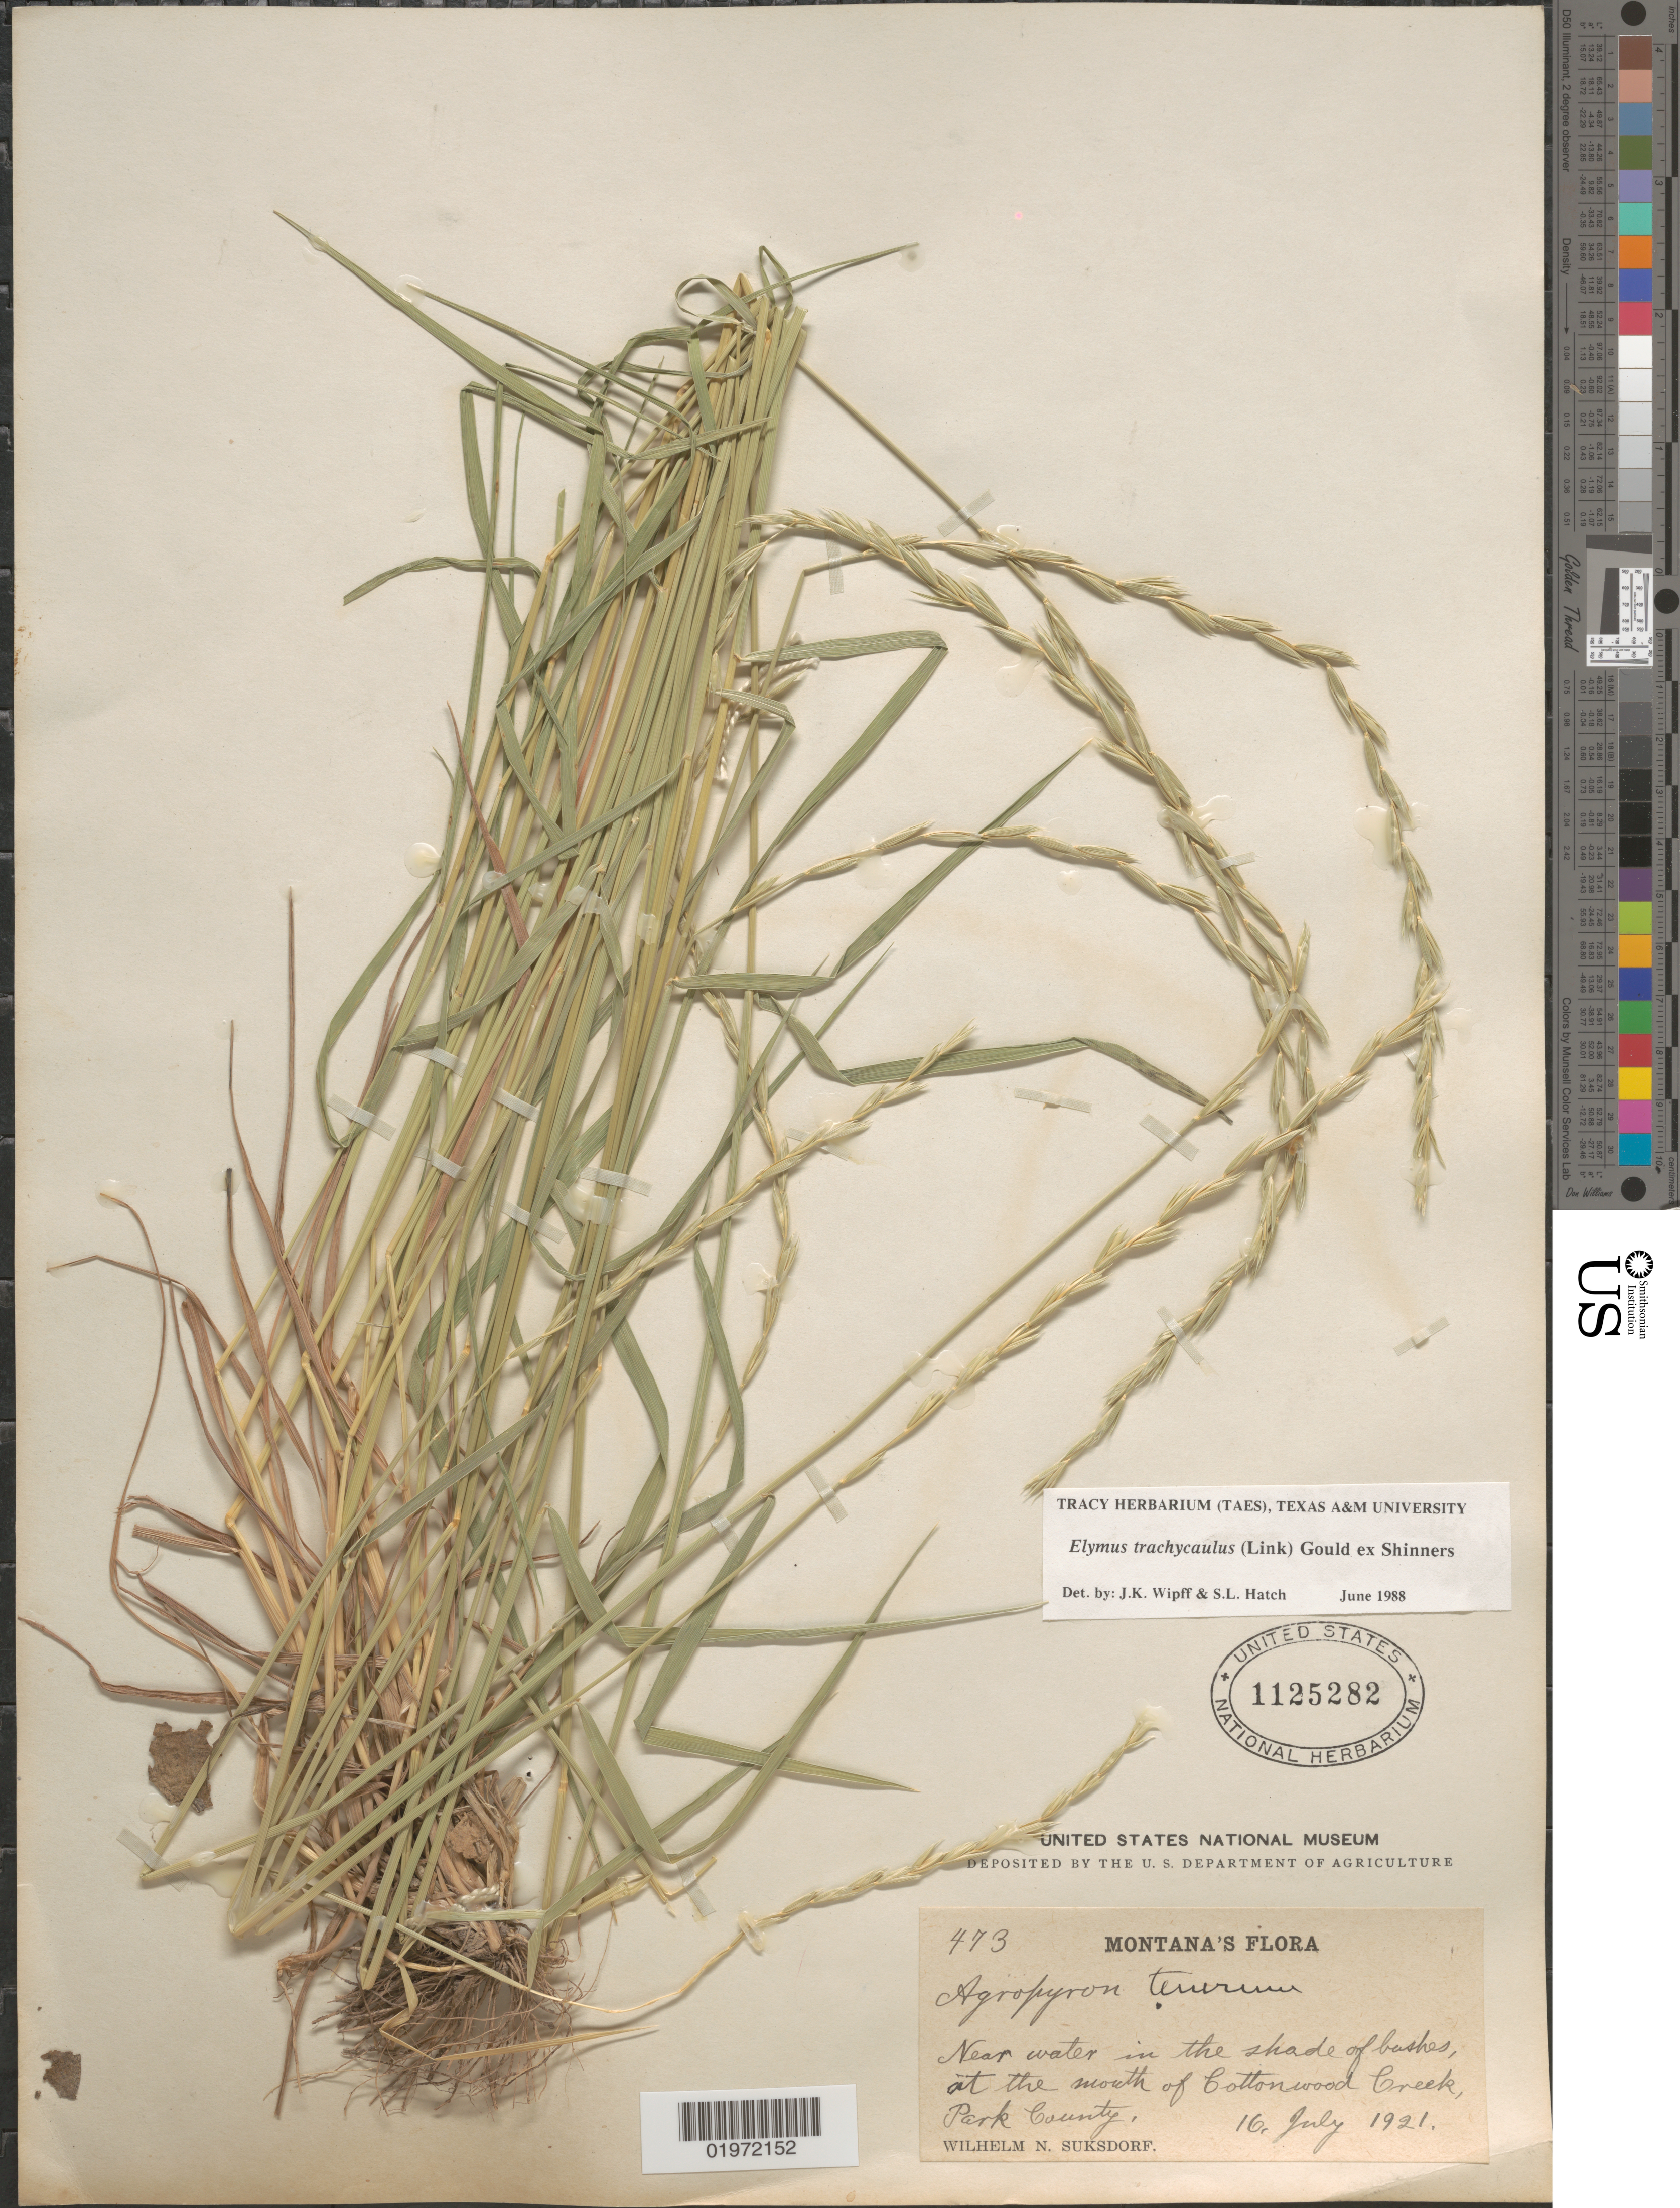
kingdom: Plantae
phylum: Tracheophyta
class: Liliopsida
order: Poales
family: Poaceae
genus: Elymus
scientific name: Elymus trachycaulus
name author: (Link) Gould ex Shinners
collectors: W. N. Suksdorf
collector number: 473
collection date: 1921-07-16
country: United States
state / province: Montana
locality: Near water in the shade of bashes, at the mouth of Cottonwood Creek, Park County.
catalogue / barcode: US 1125282